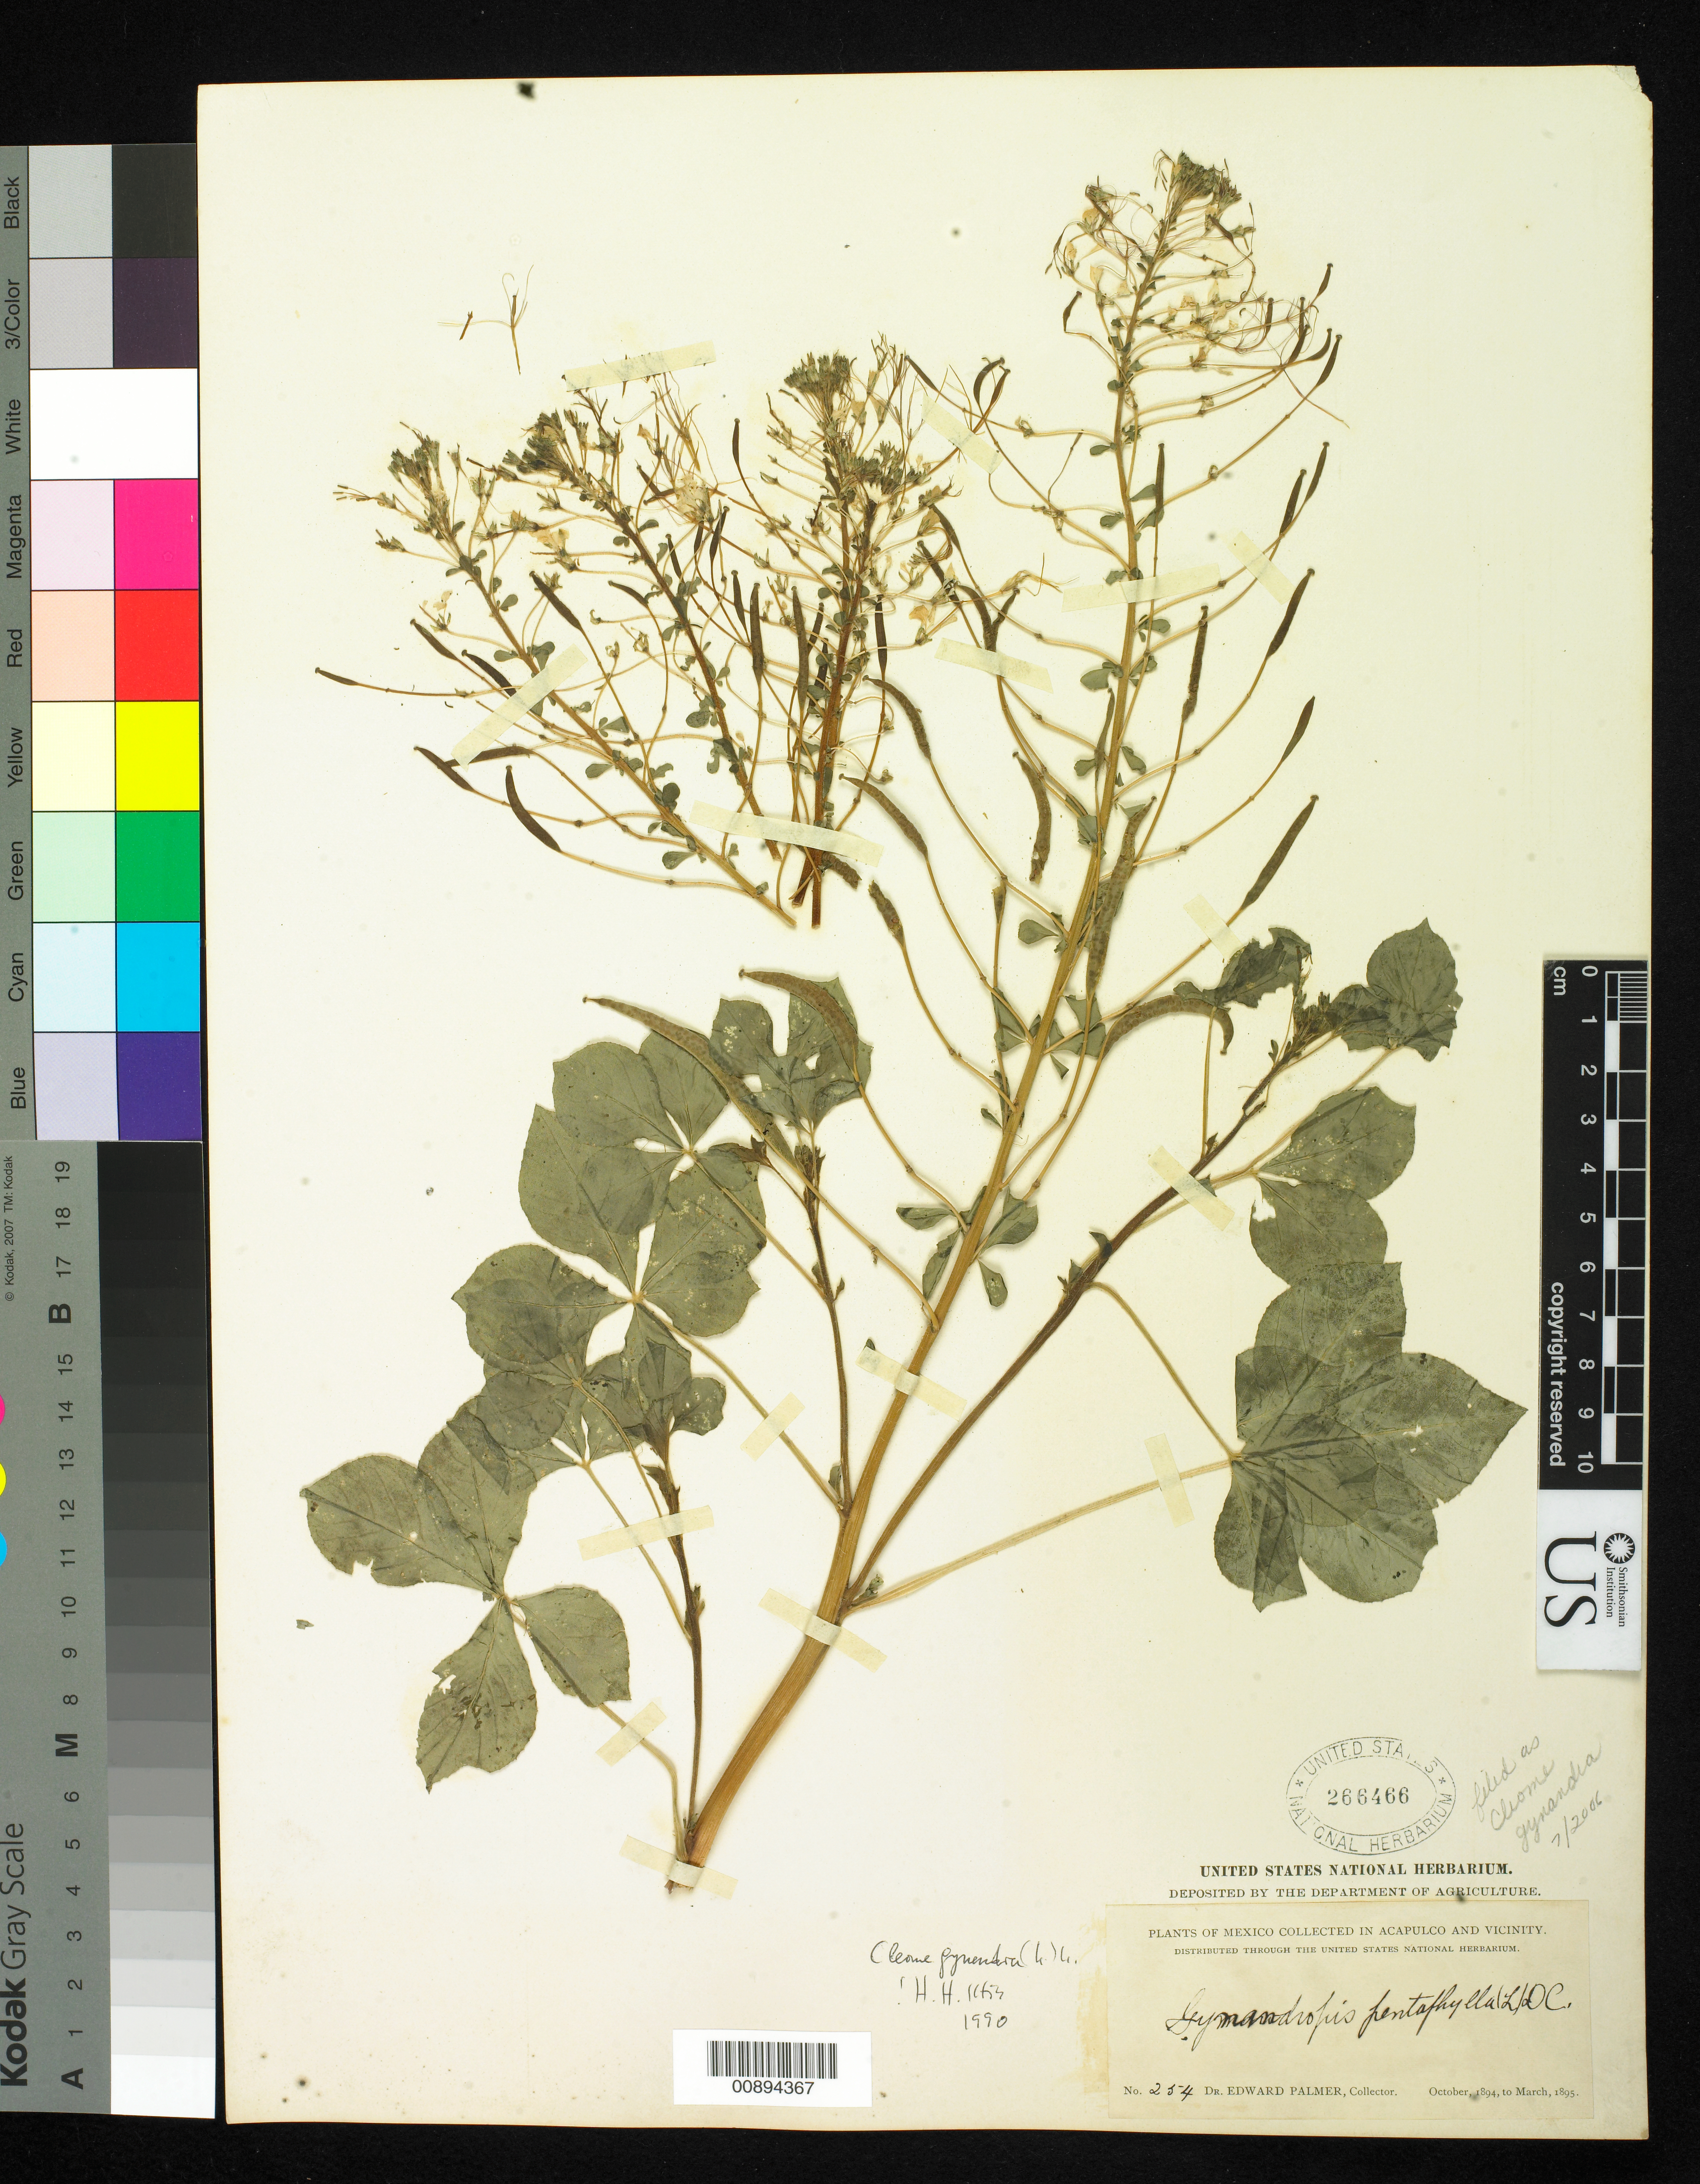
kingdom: Plantae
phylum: Tracheophyta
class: Magnoliopsida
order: Brassicales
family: Cleomaceae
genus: Gynandropsis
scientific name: Gynandropsis gynandra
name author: (L.) Briq.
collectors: E. Palmer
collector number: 254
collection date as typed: Oct 1894 to -- Mar 1895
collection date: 1894-10/1895-03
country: Mexico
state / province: Guerrero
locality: Acapulco, Guerrero and vicinity.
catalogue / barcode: US 266466